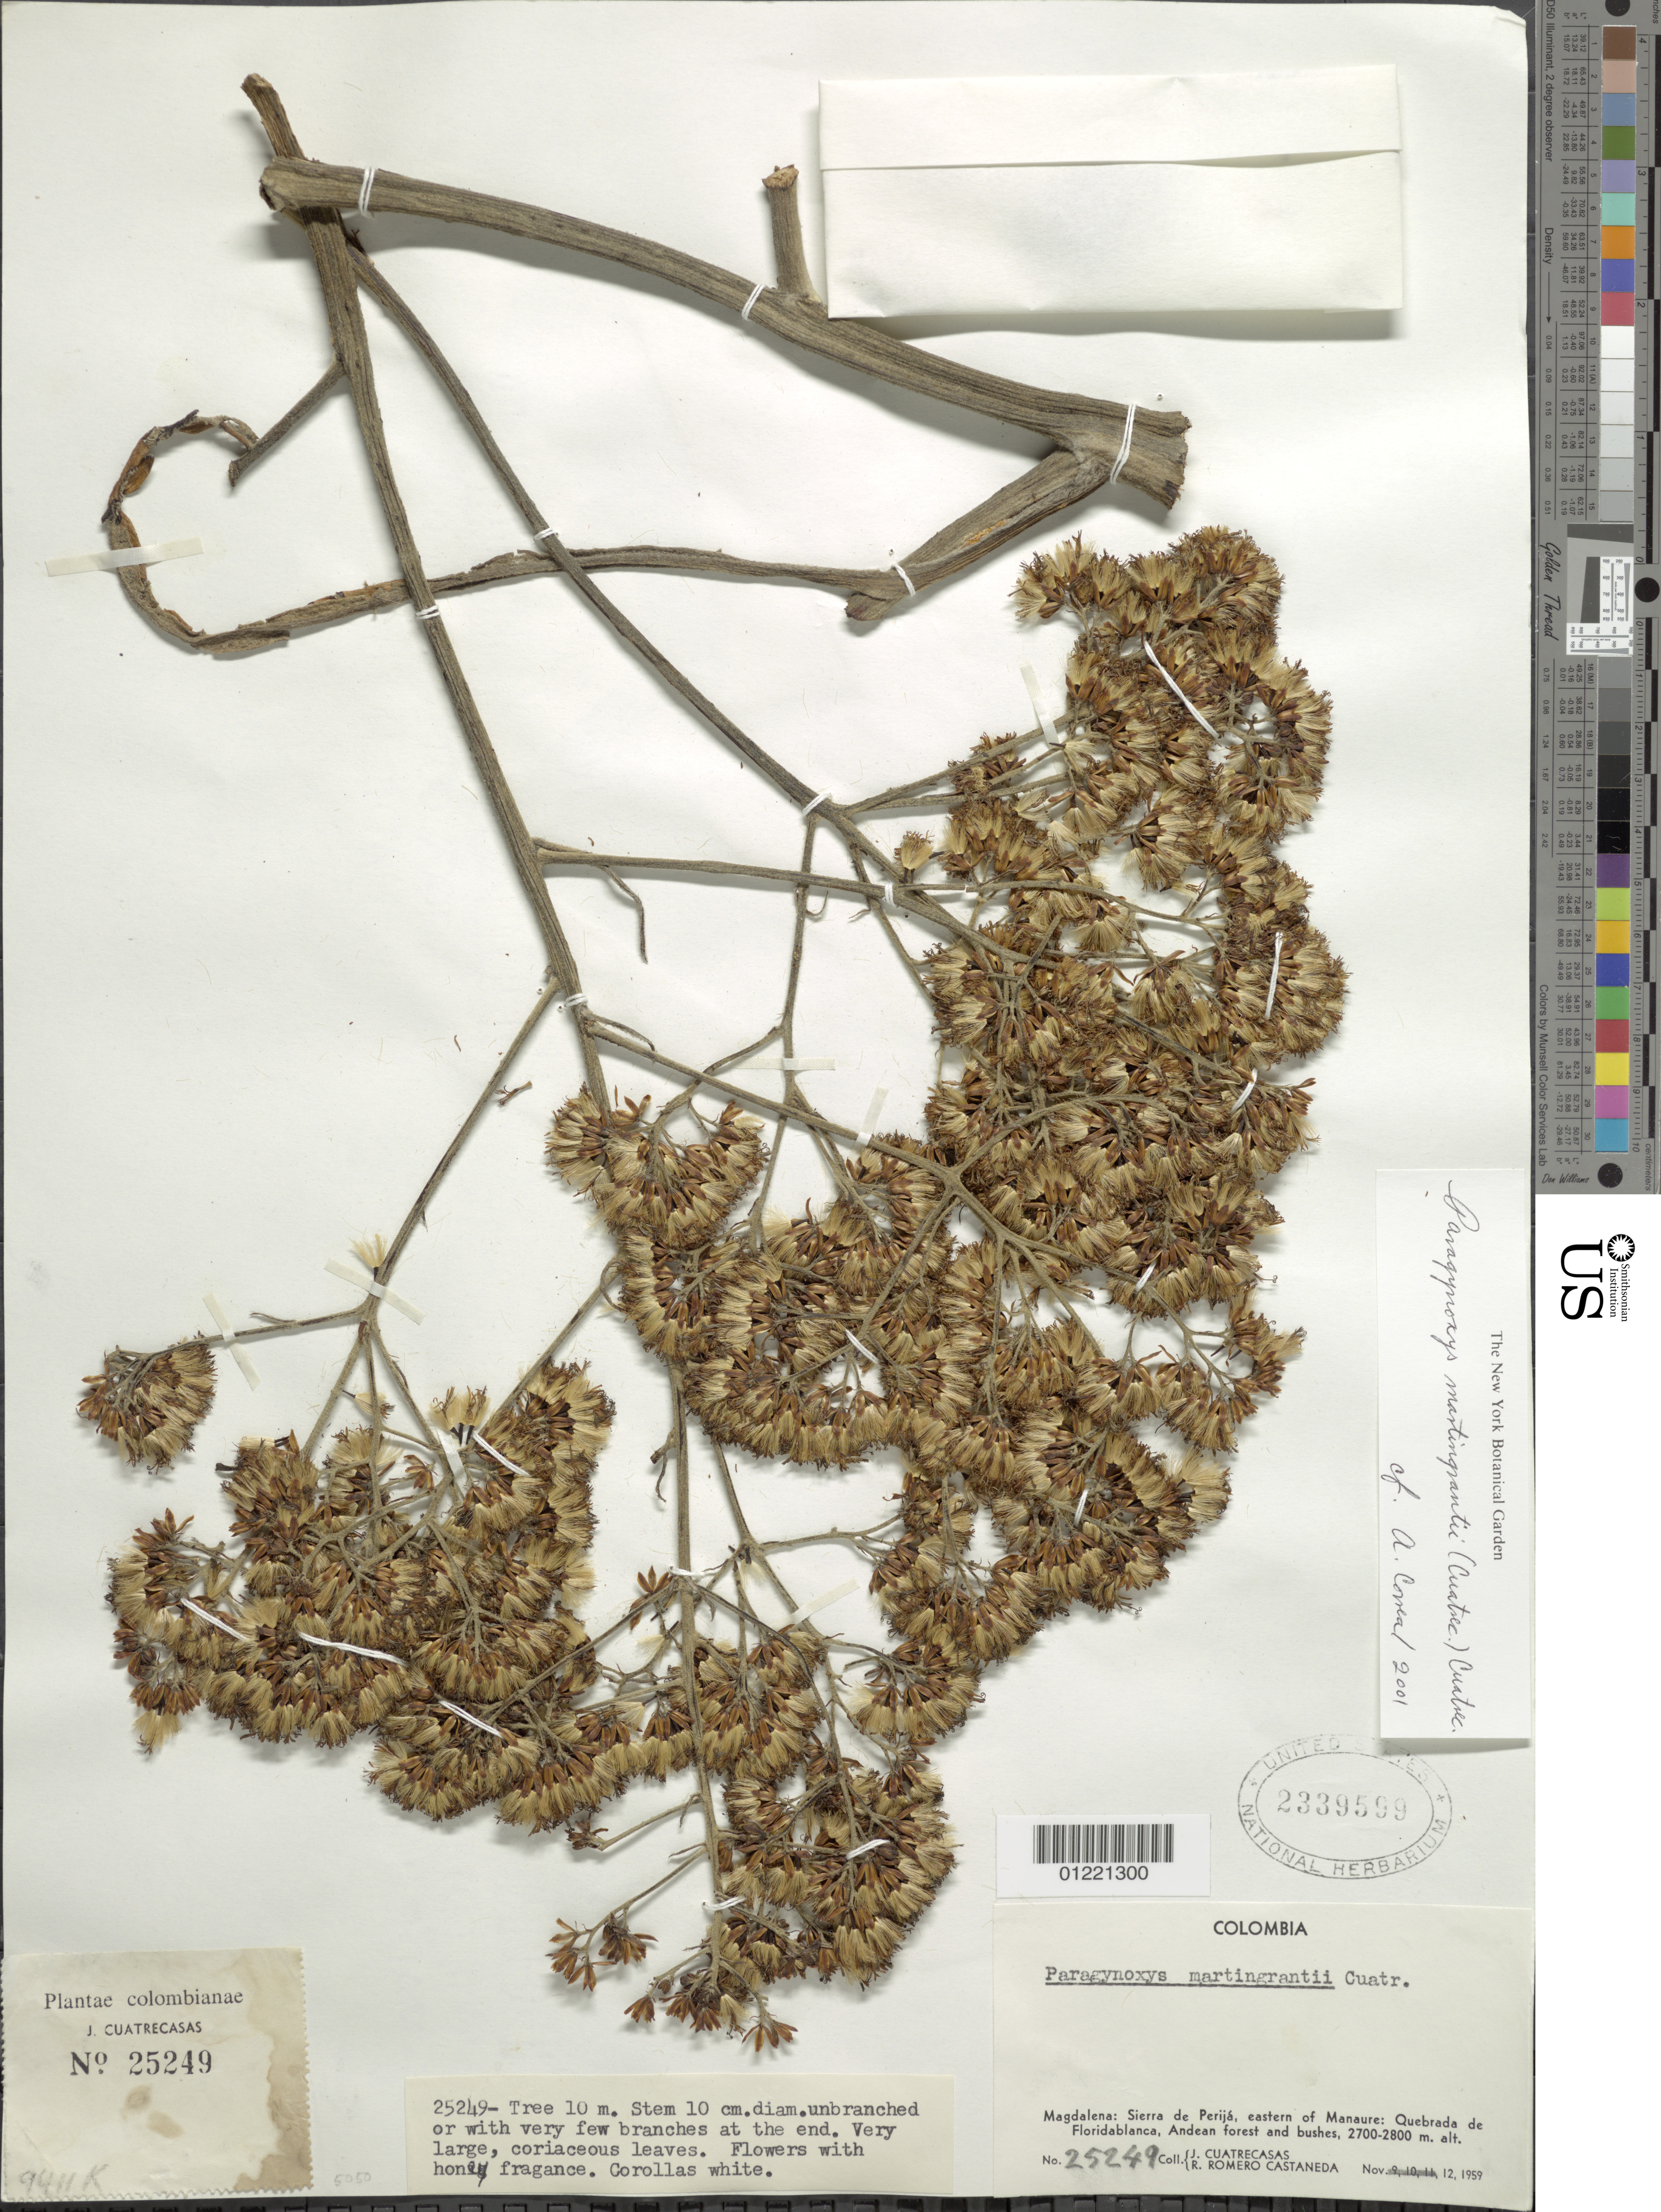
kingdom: Plantae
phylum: Tracheophyta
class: Magnoliopsida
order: Asterales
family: Asteraceae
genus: Paragynoxys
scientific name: Paragynoxys martingrantii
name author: Cuatrec.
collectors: J. Cuatrecasas & R. Romero Castañeda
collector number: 25249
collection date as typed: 12 Nov 1959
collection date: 1959-11-12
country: Colombia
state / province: Magdalena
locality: Sierra de Perija, E of Manaure. Quebrada de Floridablanca,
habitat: Andean forest and bushes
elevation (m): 2700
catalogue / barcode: US 2339599